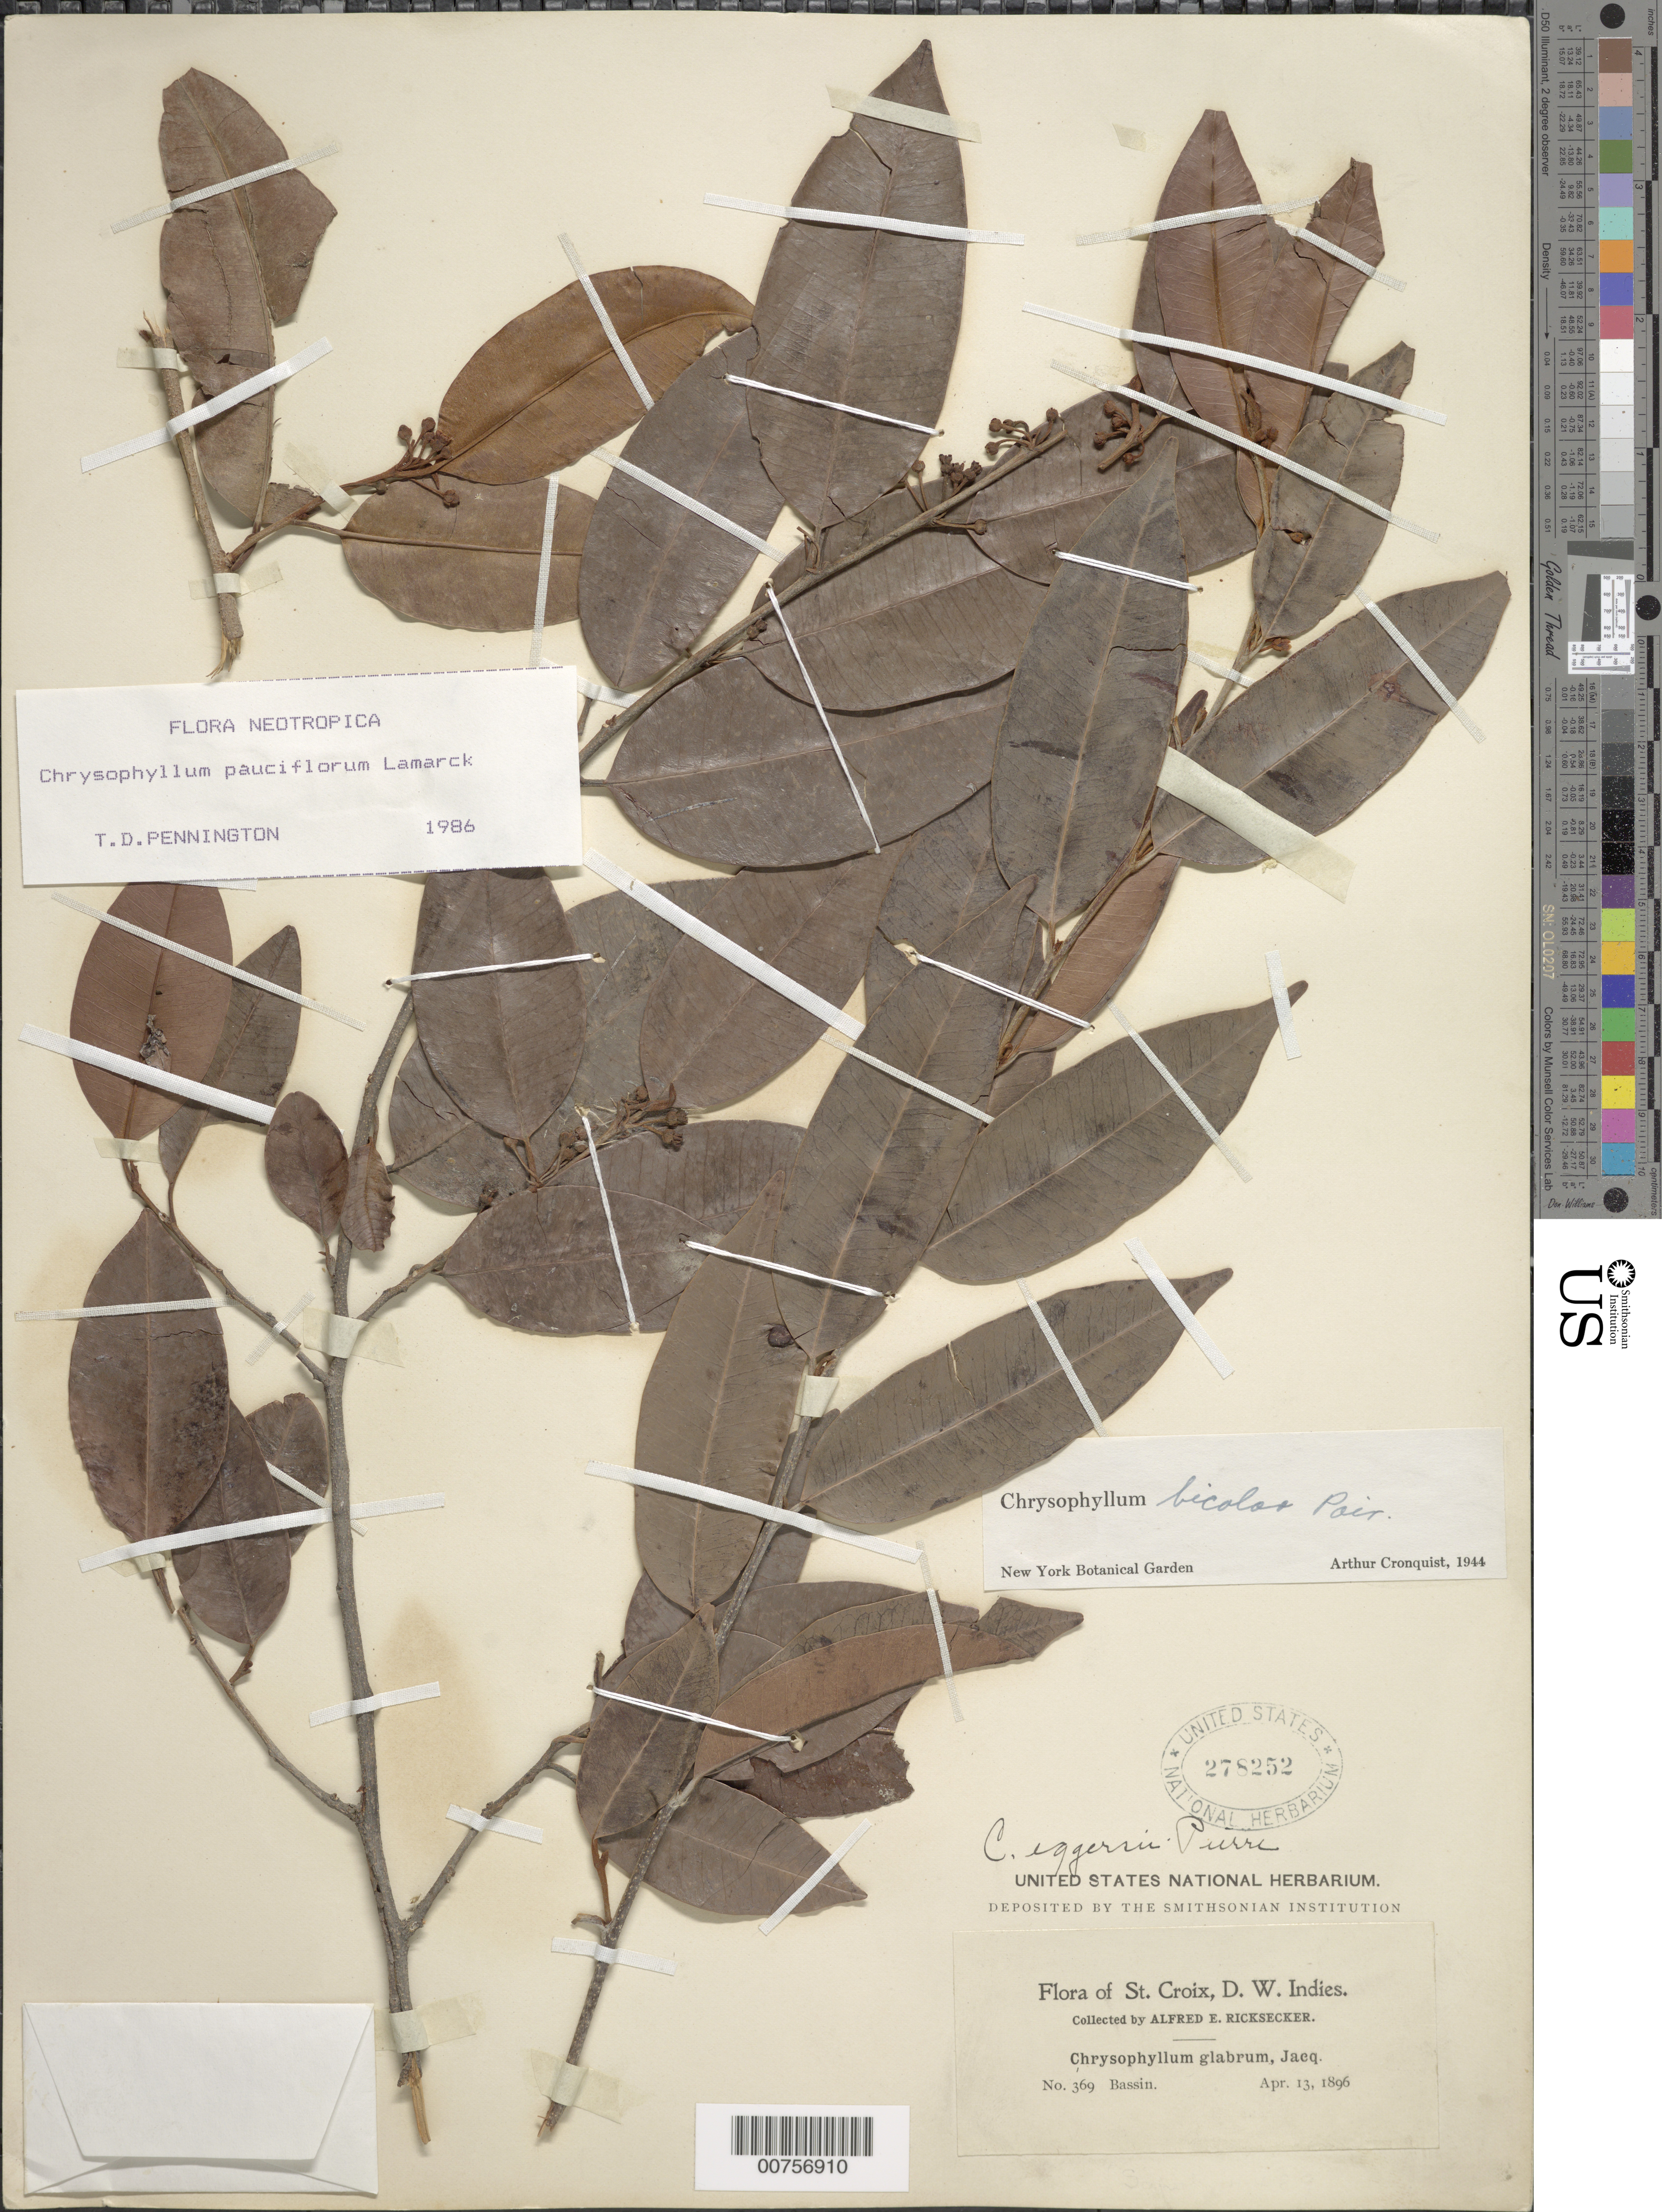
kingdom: Plantae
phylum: Tracheophyta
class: Magnoliopsida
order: Ericales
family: Sapotaceae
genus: Chrysophyllum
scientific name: Chrysophyllum pauciflorum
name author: Lam.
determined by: Pennington, T. D., (K)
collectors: A. E. Ricksecker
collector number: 369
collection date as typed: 13 Apr 1896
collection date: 1896-04-13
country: U.S. Virgin Islands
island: St. Croix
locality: Bassin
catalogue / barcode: US 278252